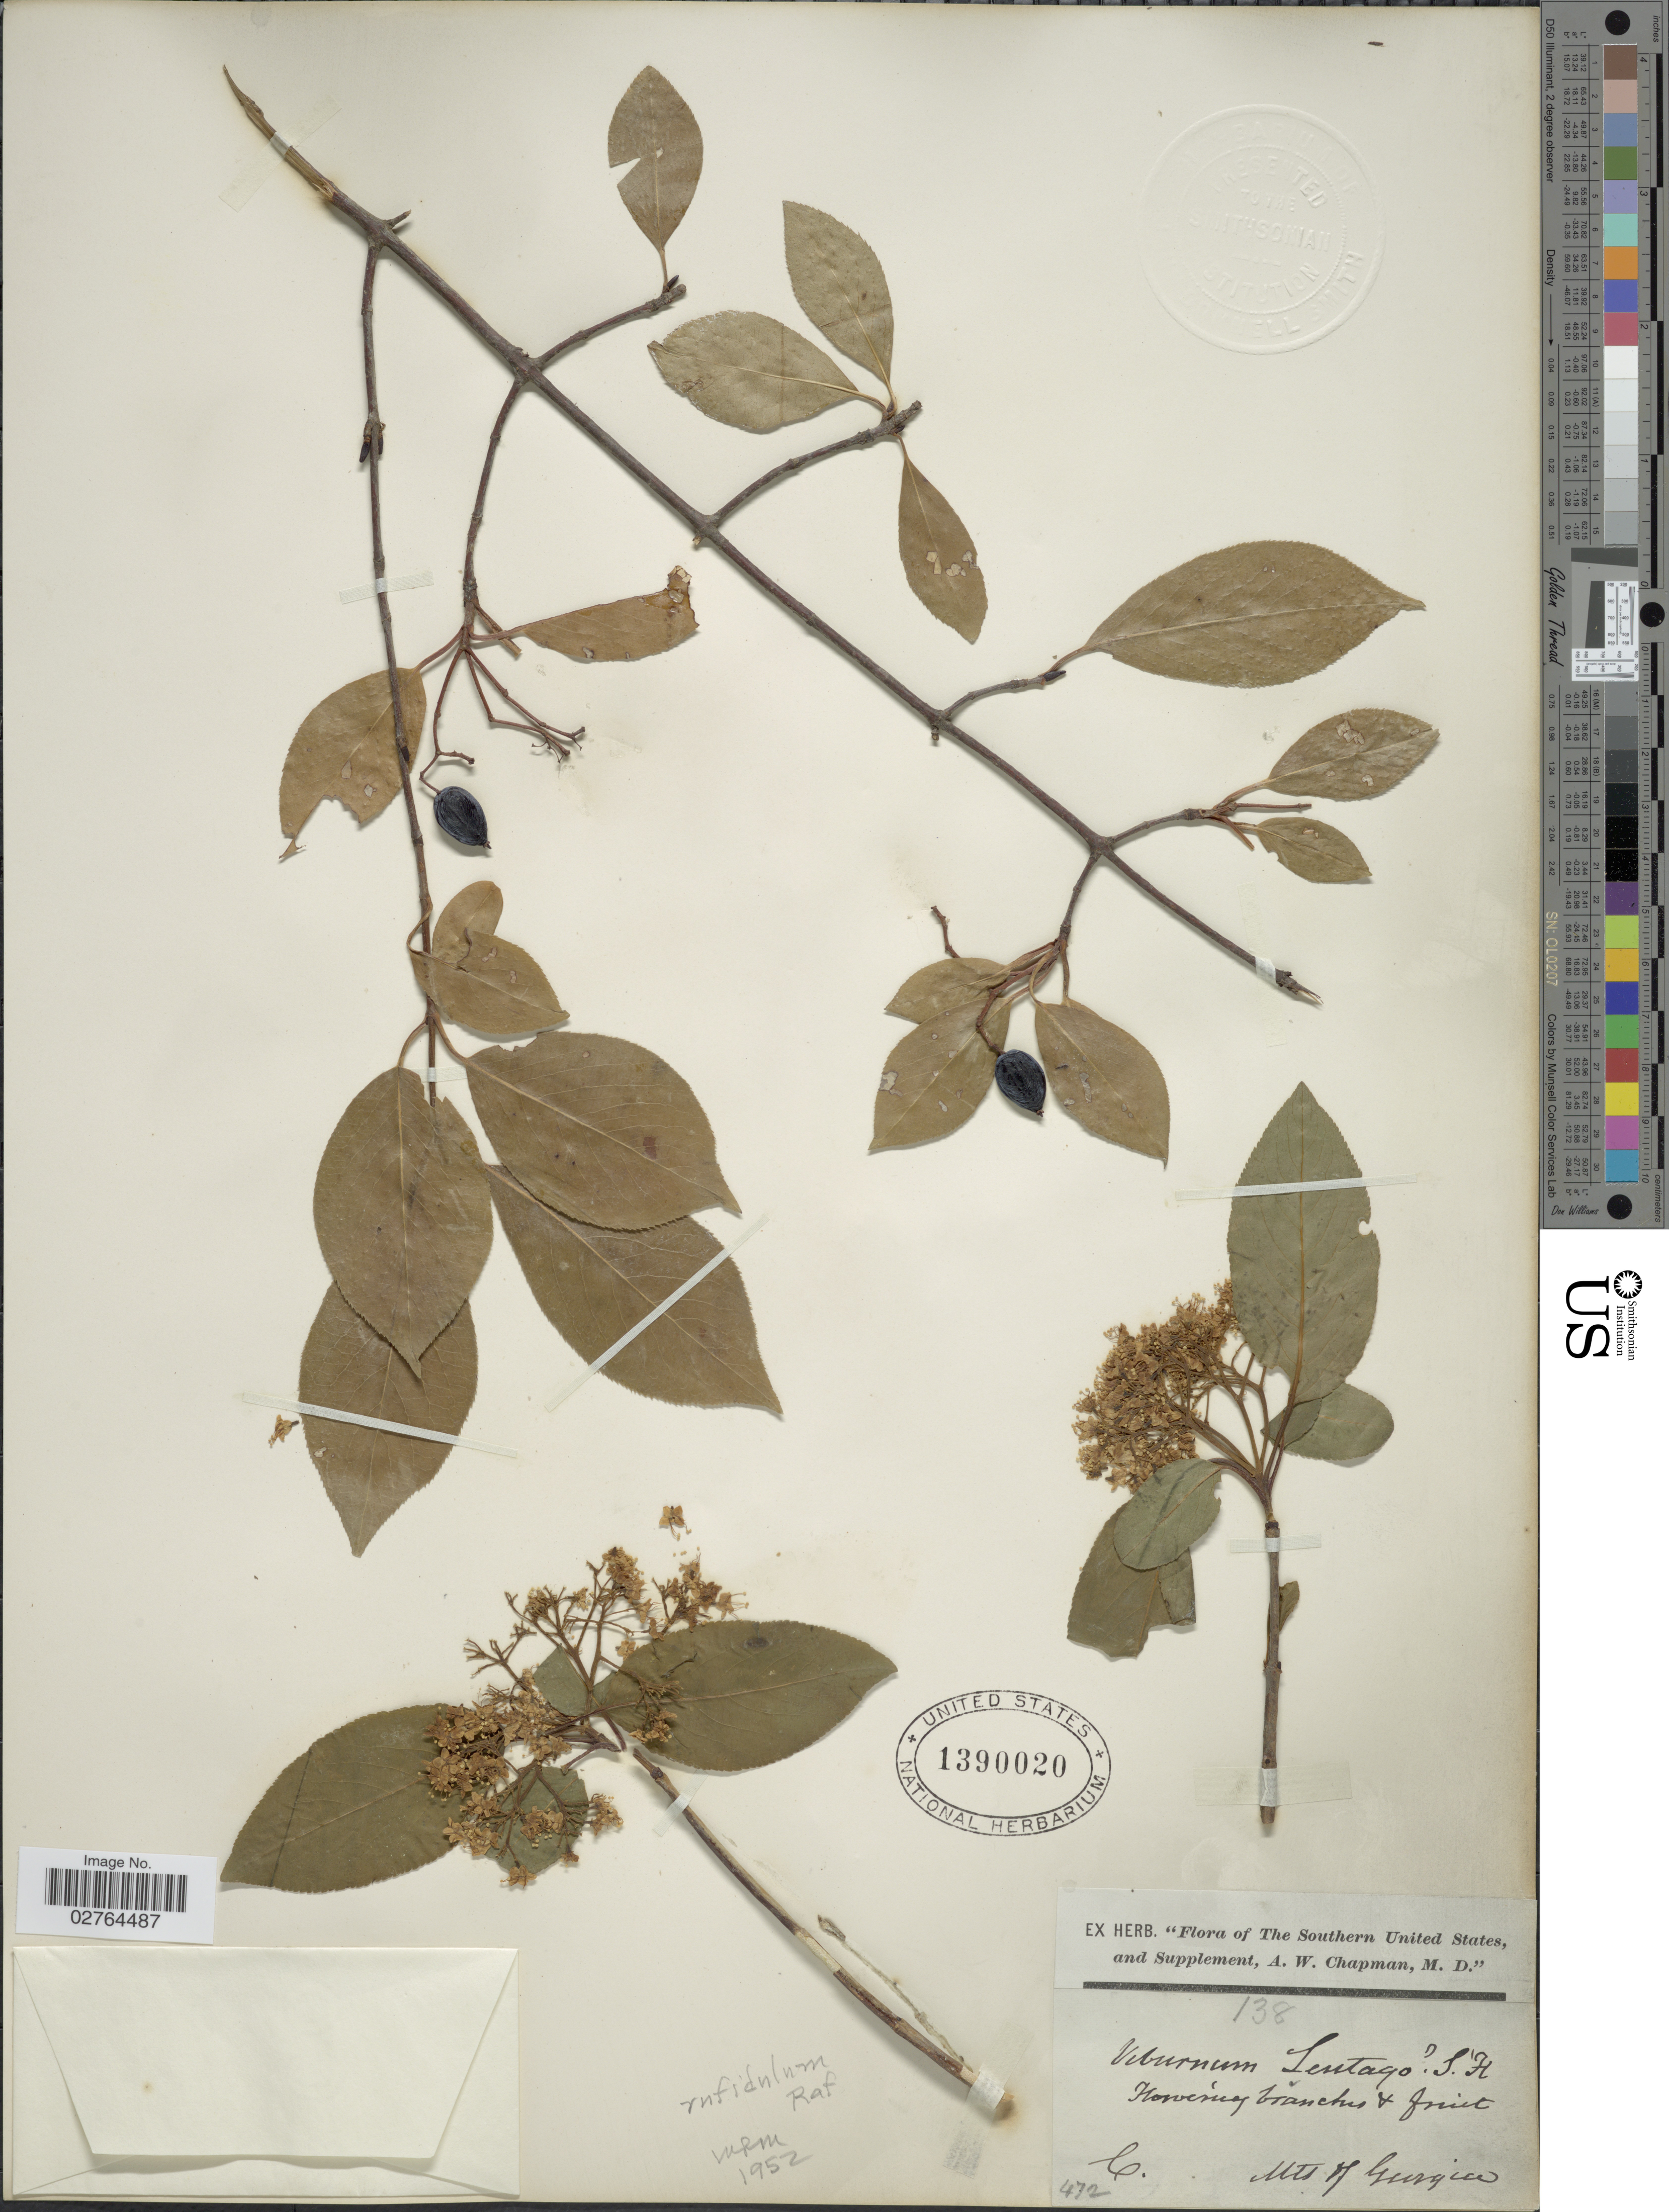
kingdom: Plantae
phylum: Tracheophyta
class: Magnoliopsida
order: Dipsacales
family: Viburnaceae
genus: Viburnum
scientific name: Viburnum rufidulum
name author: Raf.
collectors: A. W. Chapman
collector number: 472/138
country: United States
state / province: Georgia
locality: Southern United States, Mts. of Georgia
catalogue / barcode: US 1390020